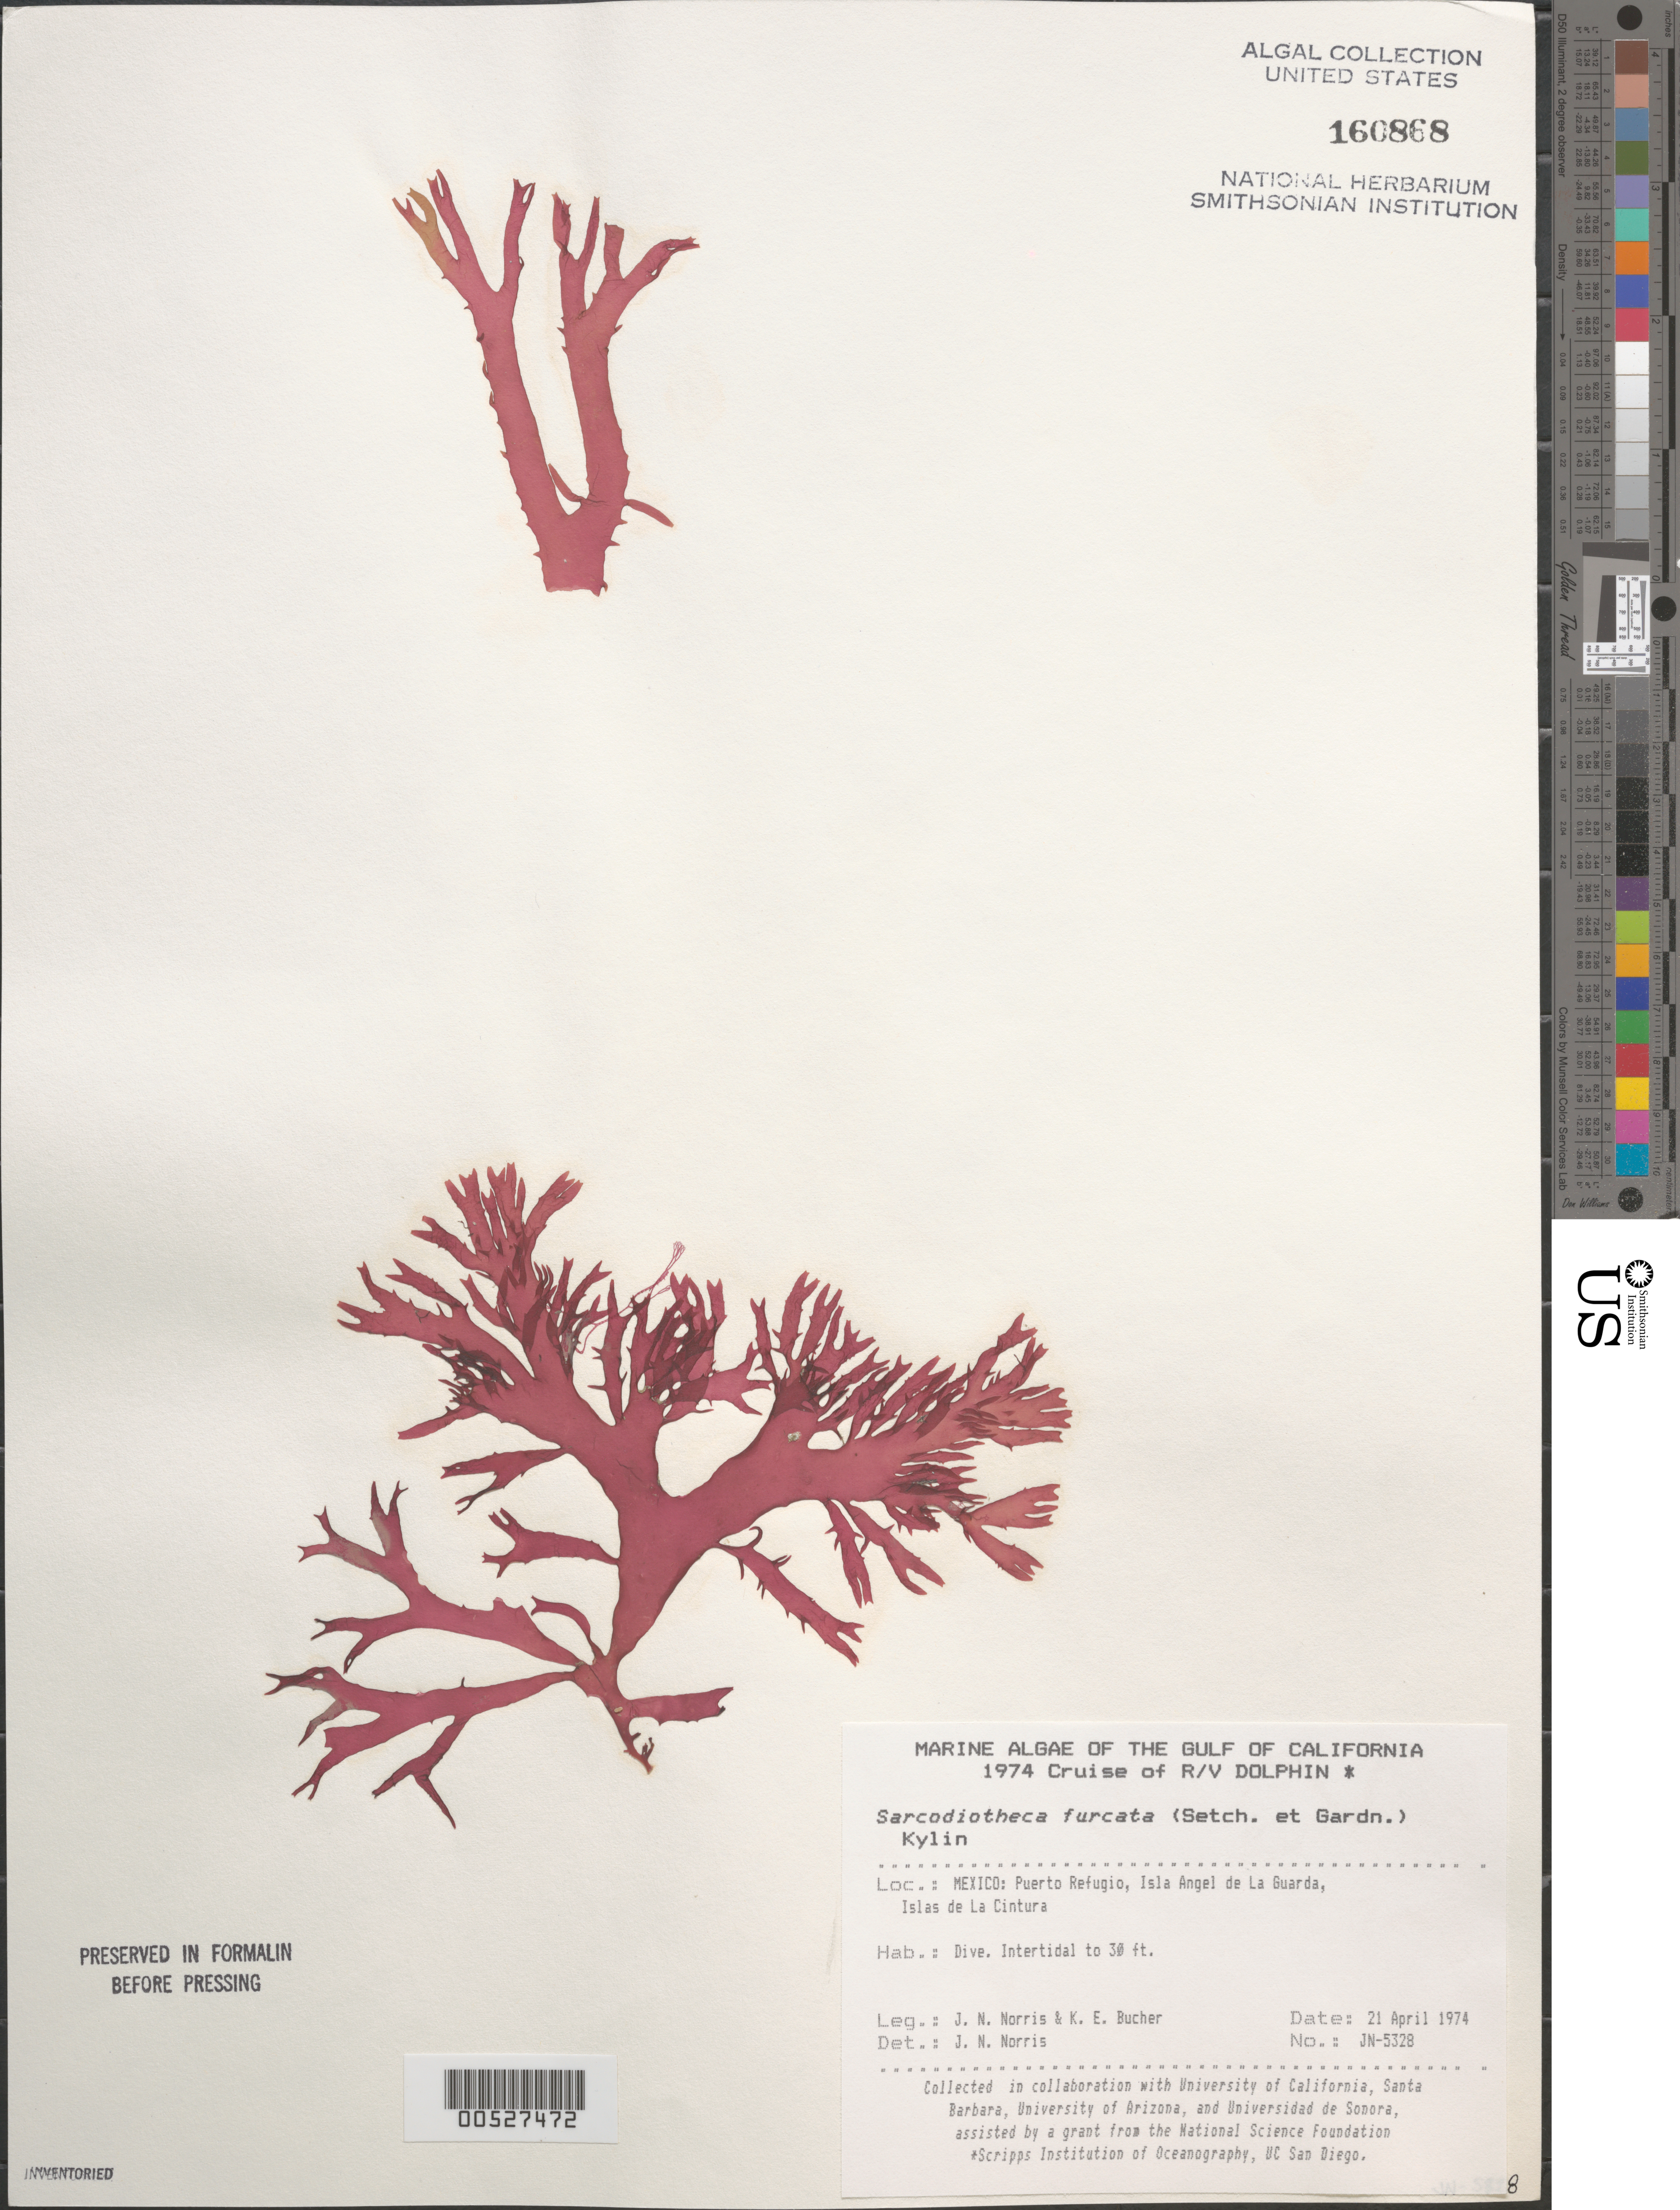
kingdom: Plantae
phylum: Rhodophyta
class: Florideophyceae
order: Gigartinales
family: Solieriaceae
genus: Sarcodiotheca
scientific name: Sarcodiotheca furcata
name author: (Setch. & N.L. Gardner) Kylin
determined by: Norris, James N.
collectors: J. N. Norris & K. E. Bucher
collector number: JN-5328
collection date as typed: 21 Apr 1974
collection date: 1974-04-21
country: Mexico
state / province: Baja California Norte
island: Isla Angel de la Guarda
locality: Puerto Refugio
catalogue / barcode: US 160868